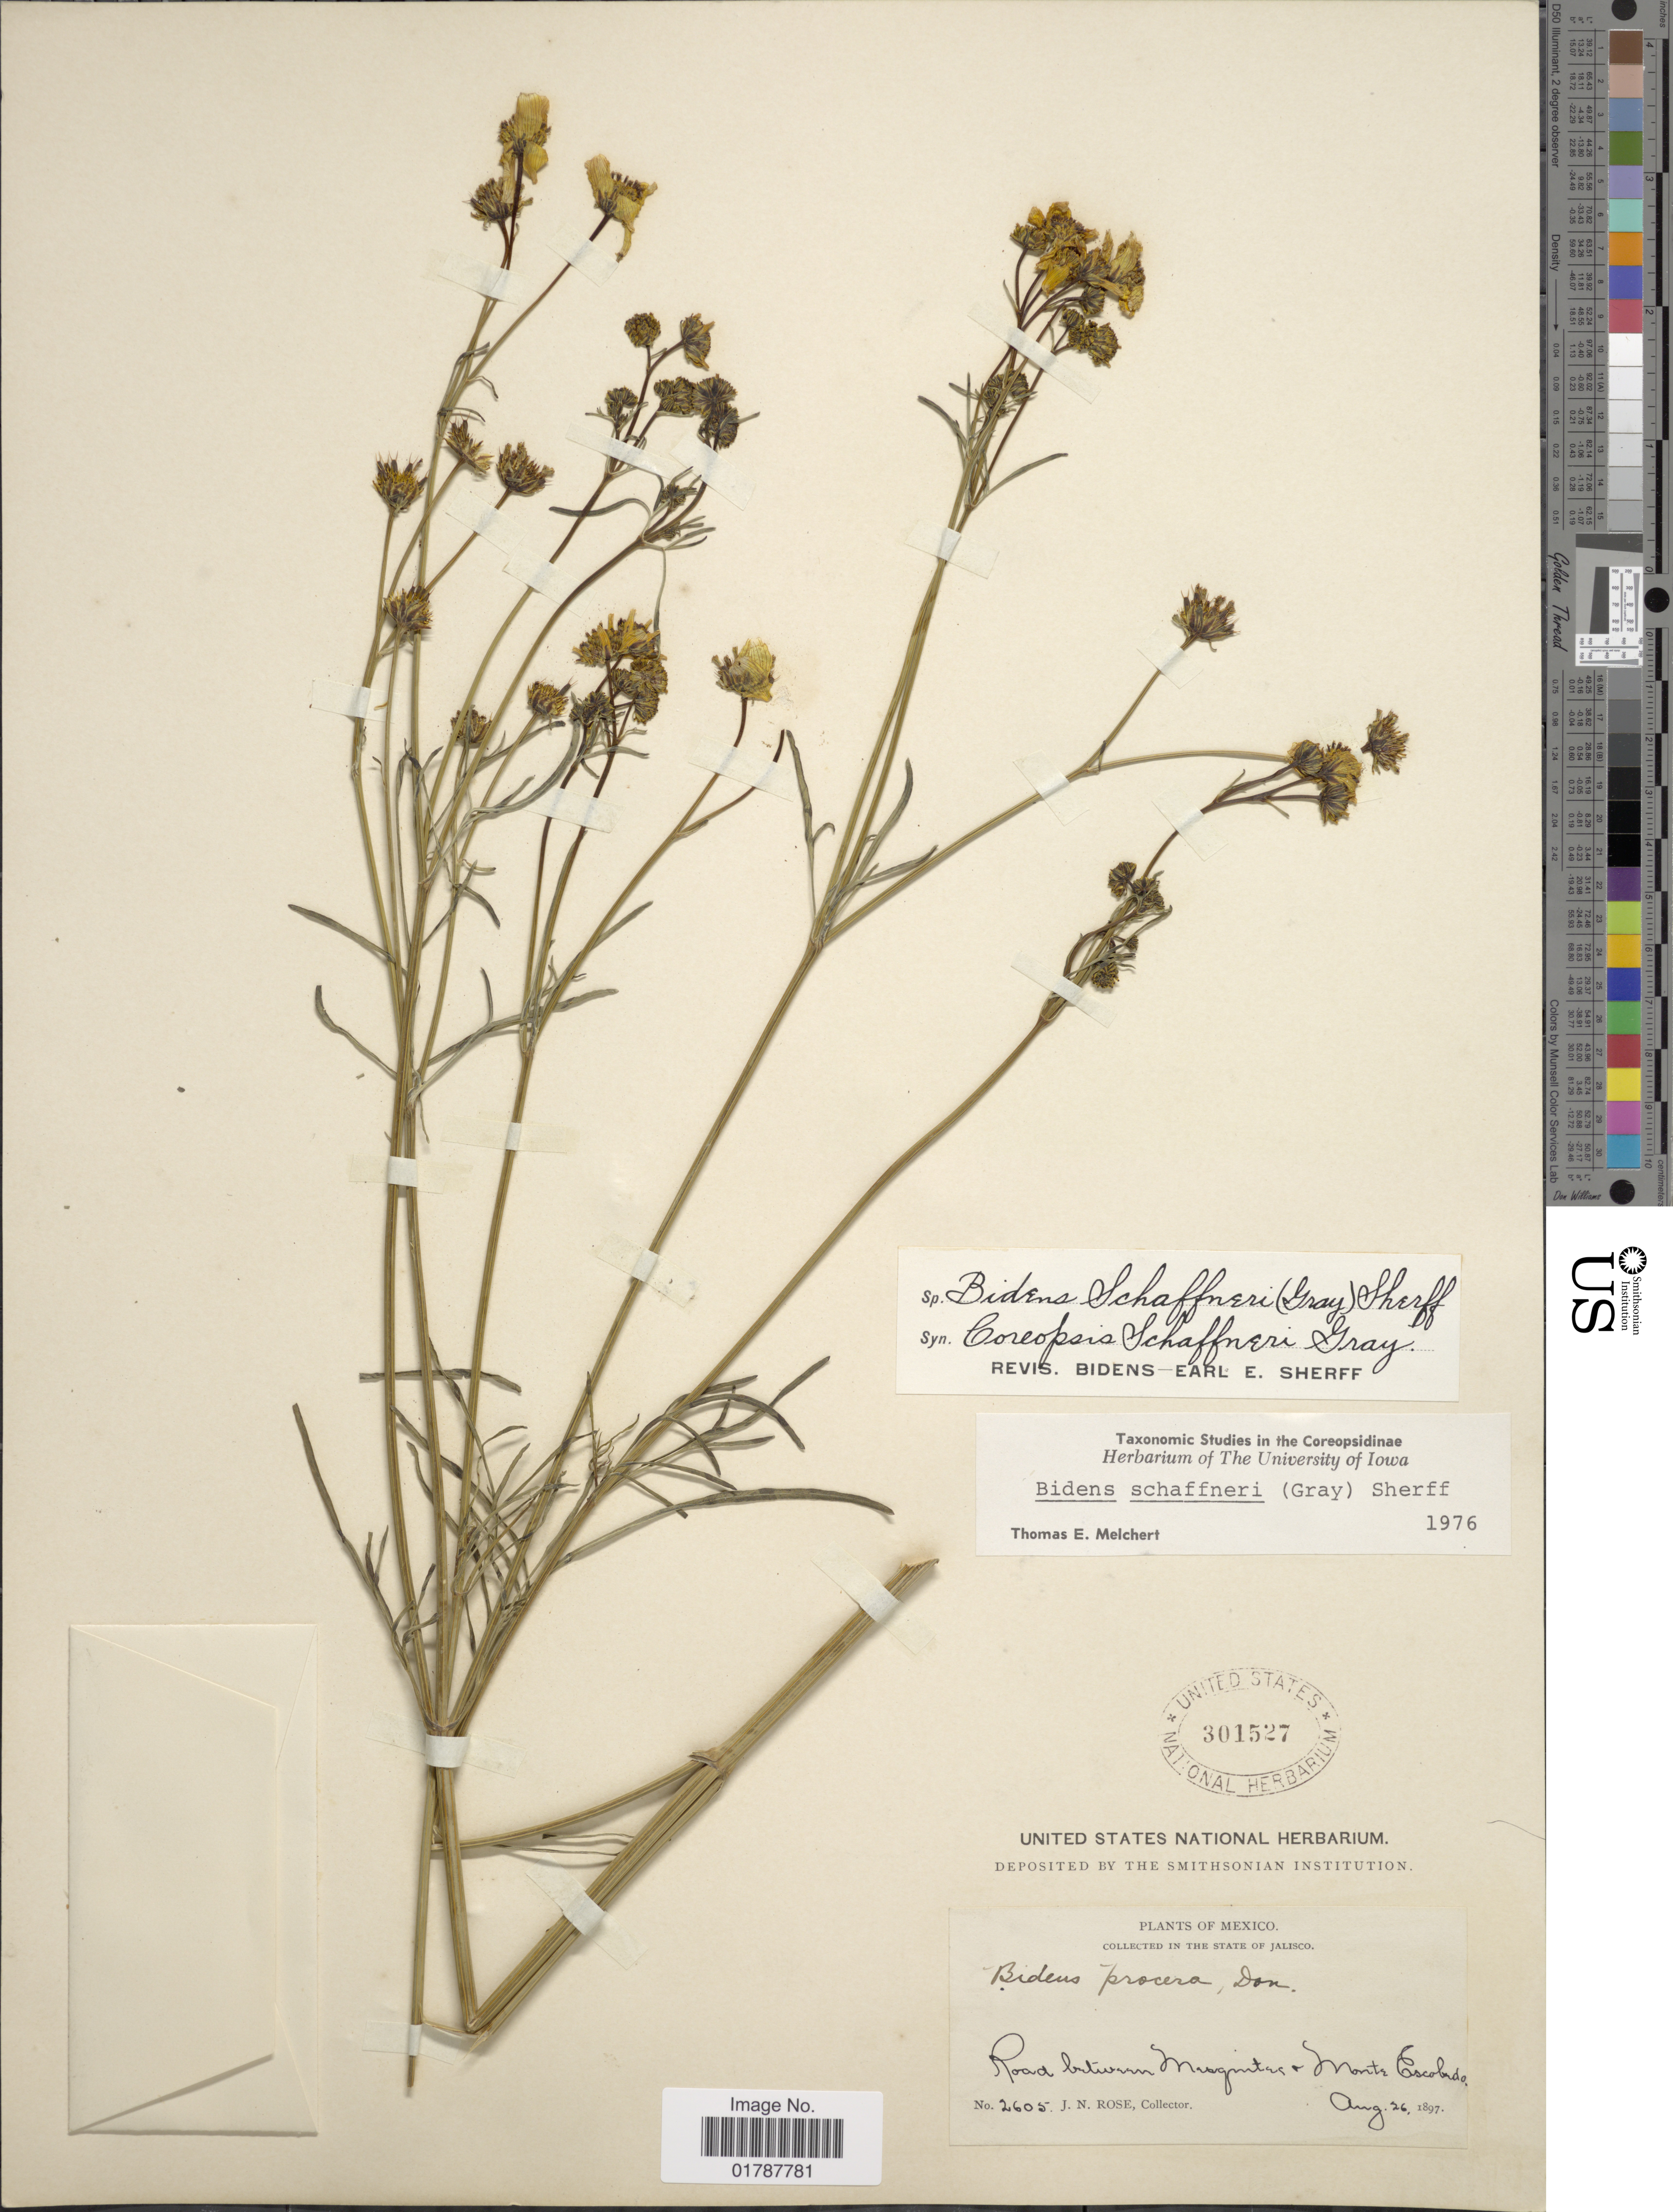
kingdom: Plantae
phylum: Tracheophyta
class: Magnoliopsida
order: Asterales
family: Asteraceae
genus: Bidens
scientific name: Bidens schaffneri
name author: (A. Gray) Sherff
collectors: J. N. Rose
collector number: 2605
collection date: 1897-08-26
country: Mexico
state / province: Jalisco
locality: In The State of Jalisco, Road between Margritas & Monte Escolado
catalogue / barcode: US 301527